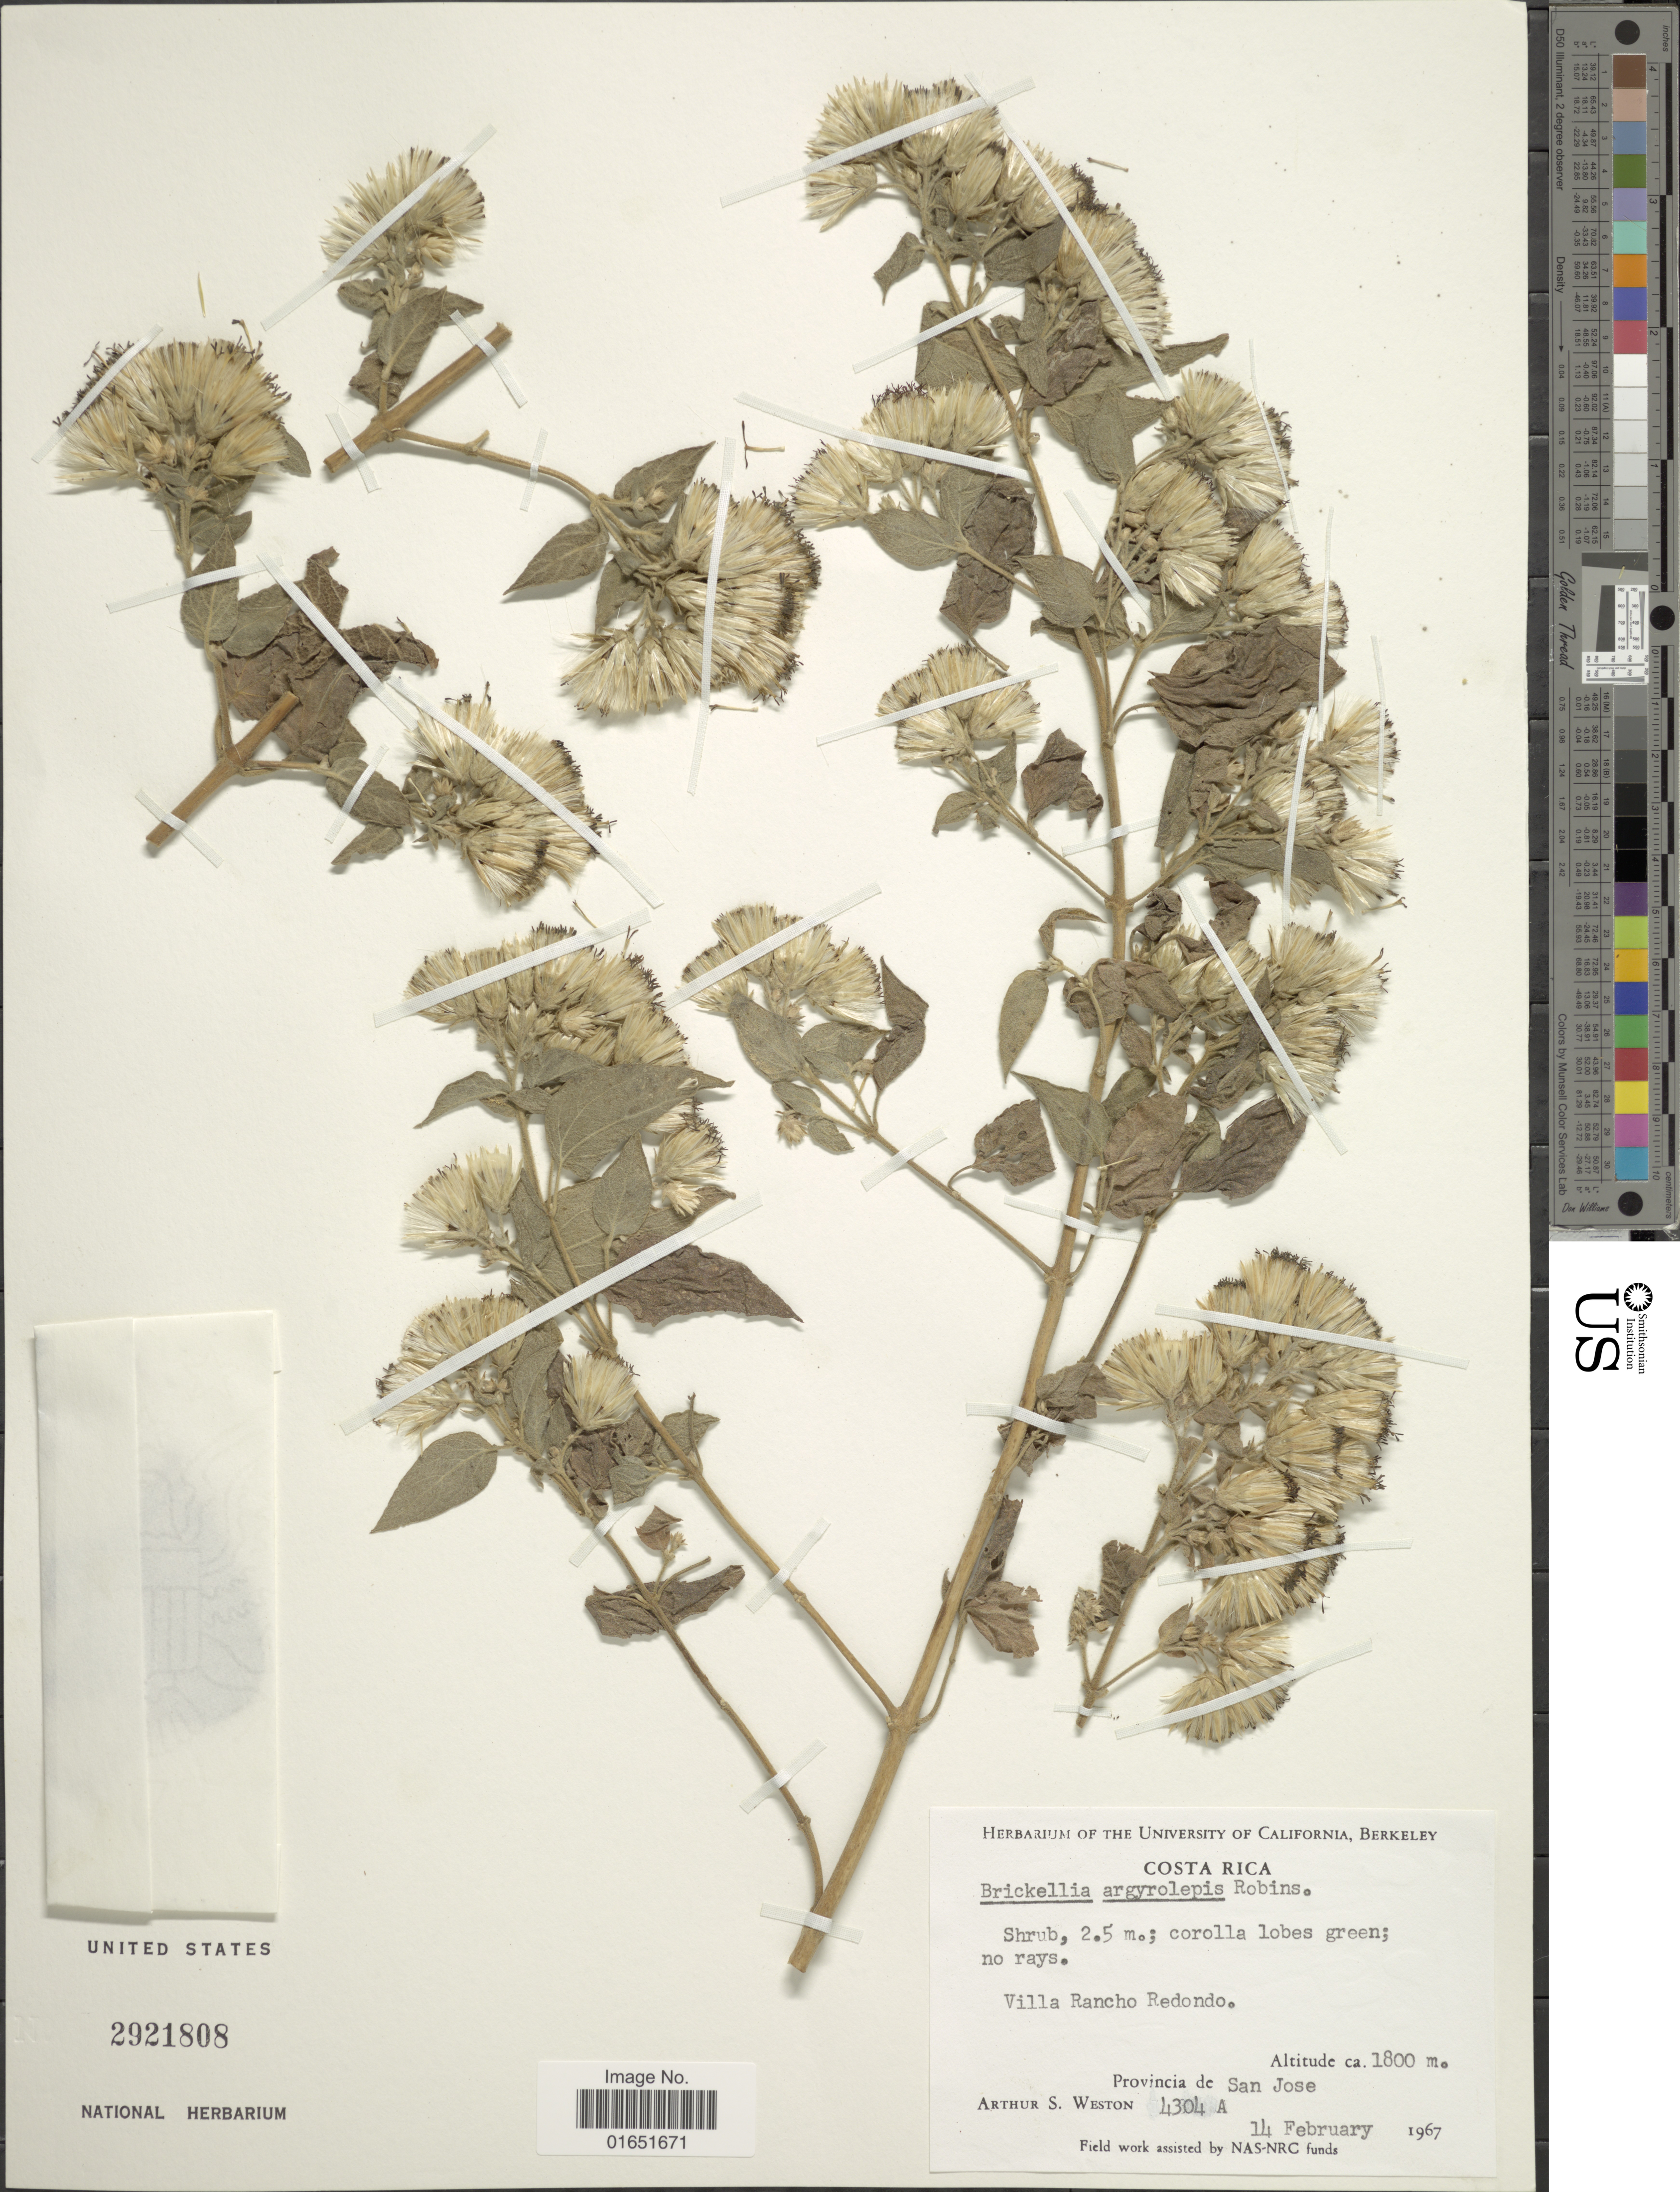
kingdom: Plantae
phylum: Tracheophyta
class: Magnoliopsida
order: Asterales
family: Asteraceae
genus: Brickellia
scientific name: Brickellia argyrolepis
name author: B.L. Rob.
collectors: A. Weston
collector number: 4304A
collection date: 1967-02-14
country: Costa Rica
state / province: San José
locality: Villa Rancho Redondo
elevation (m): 1800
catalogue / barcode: US 2921808